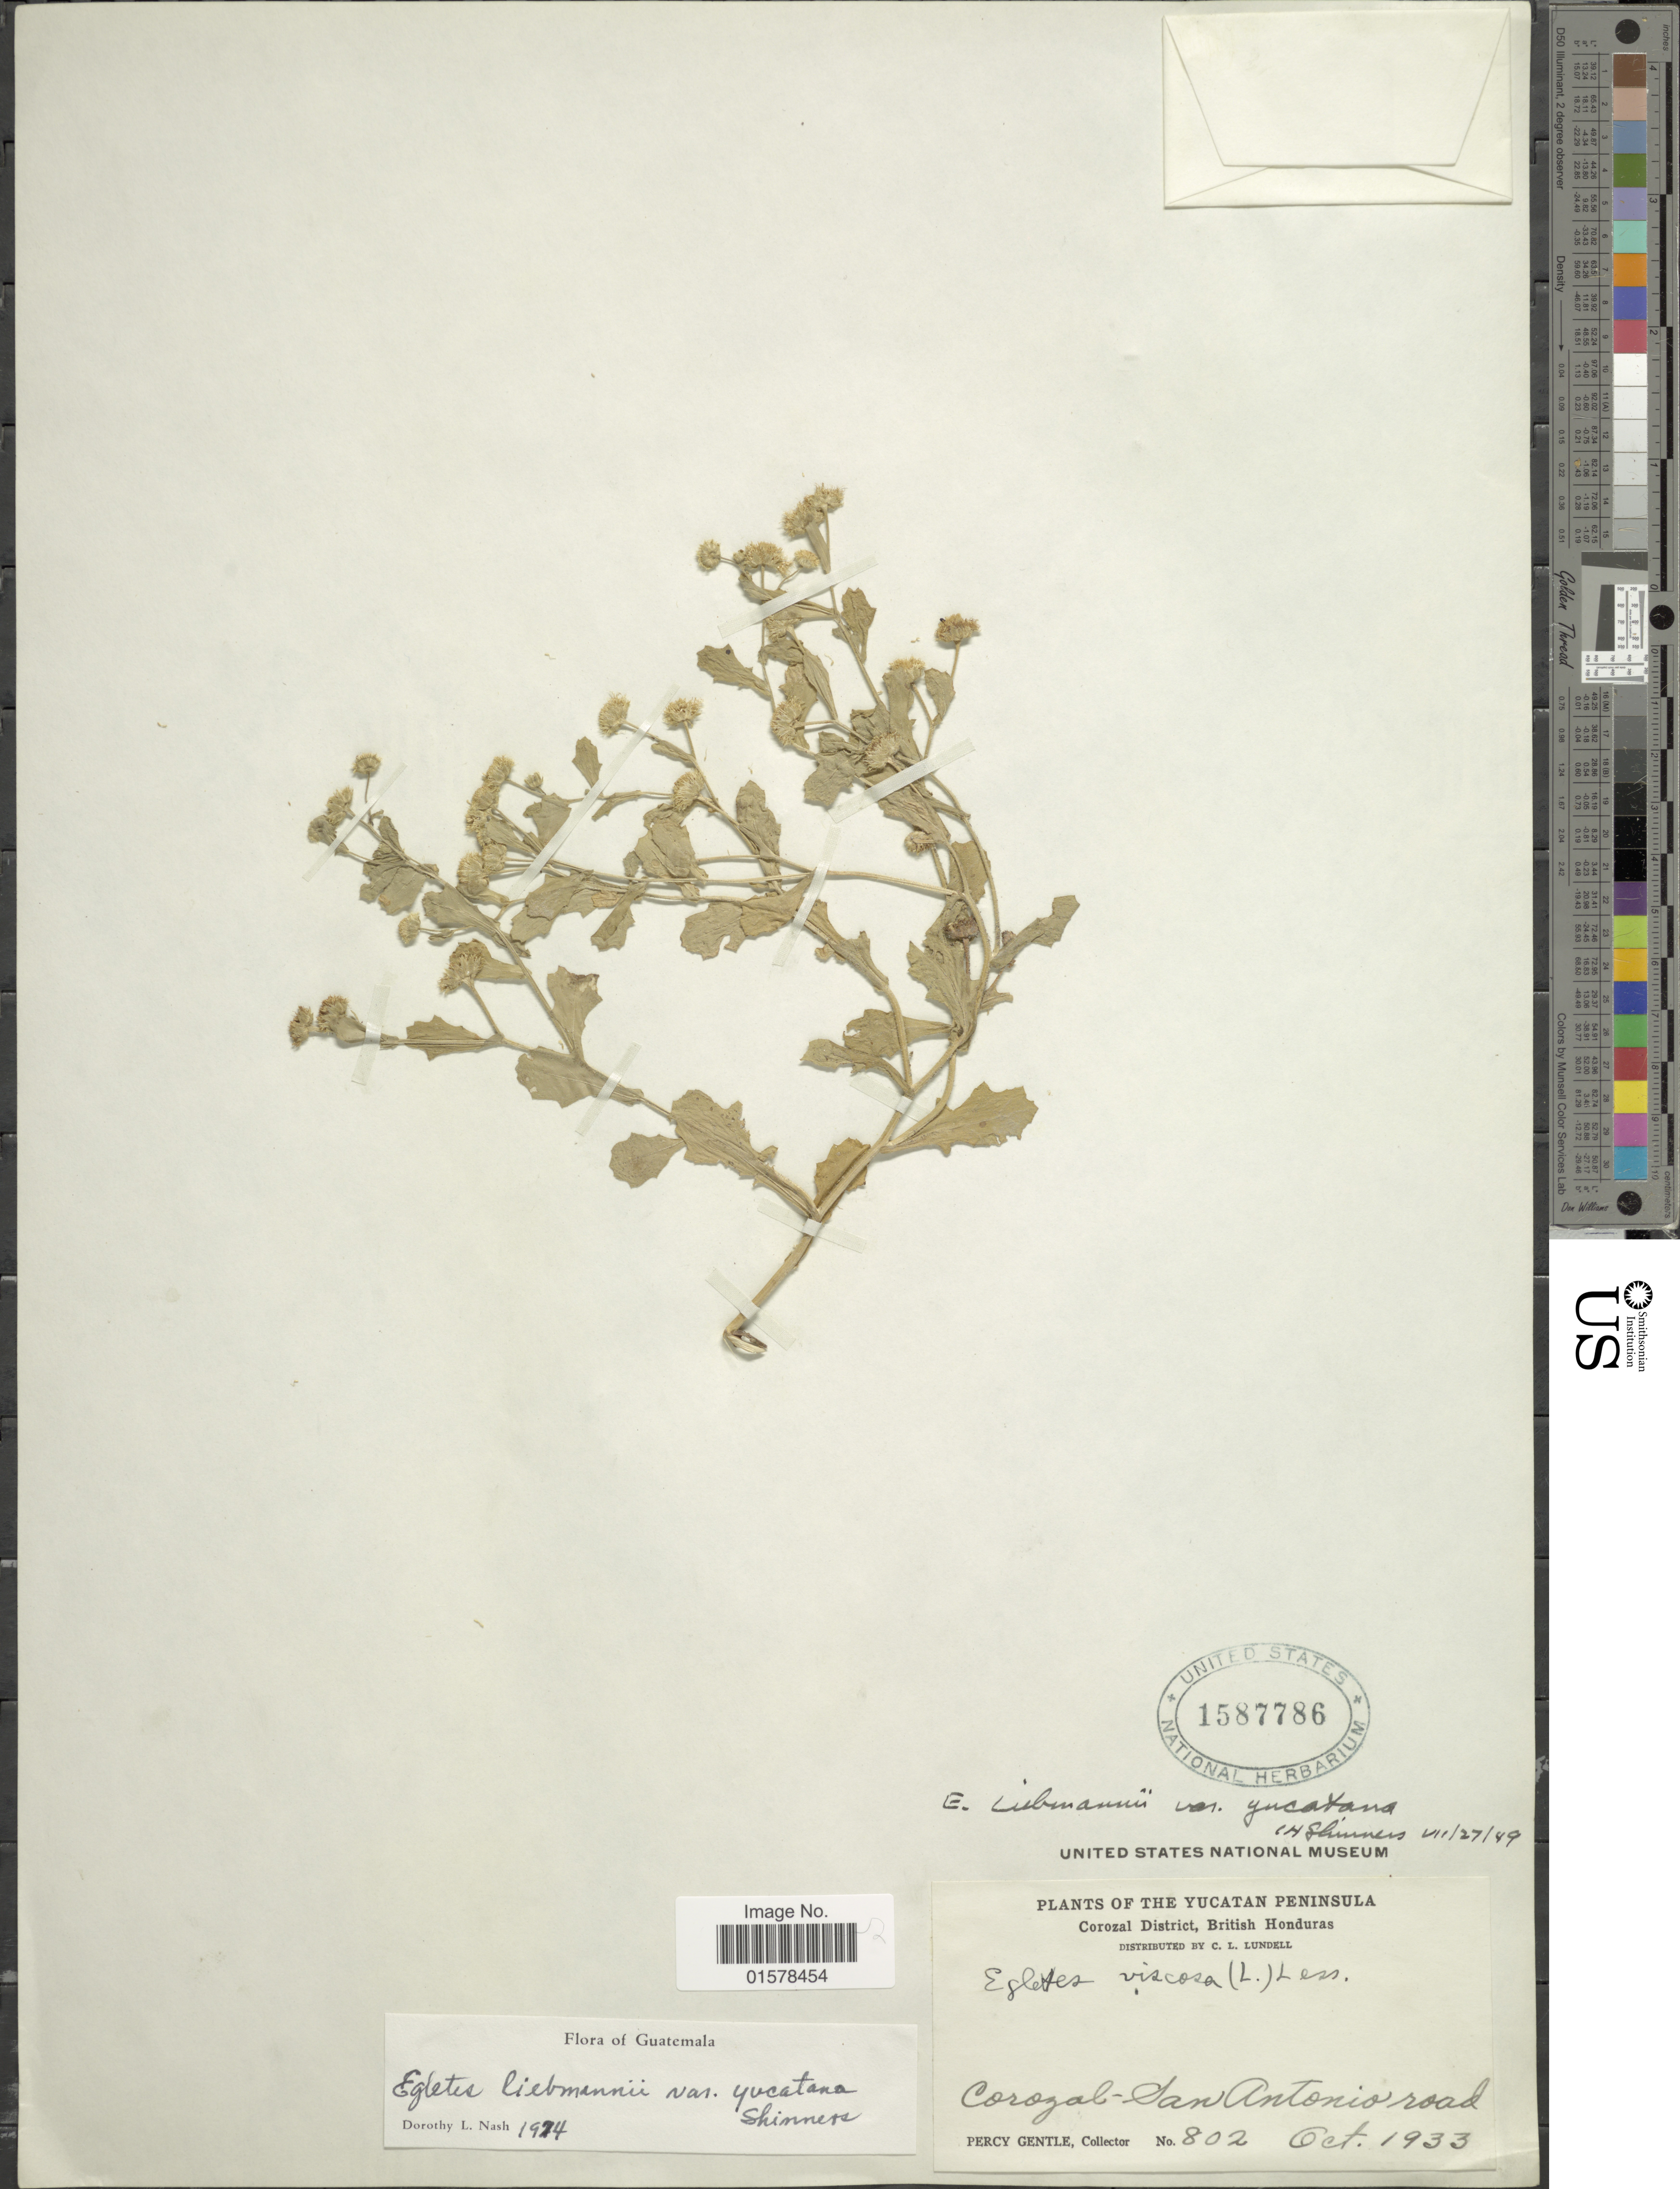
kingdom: Plantae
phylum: Tracheophyta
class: Magnoliopsida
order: Asterales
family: Asteraceae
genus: Egletes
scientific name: Egletes liebmannii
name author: Sch. Bip. ex Hemsl.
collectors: P. H. Gentle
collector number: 802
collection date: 1933-10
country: Belize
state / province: Corozal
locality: Corozal District, British Honduras. Corozal- San Antonio road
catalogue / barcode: US 1587786